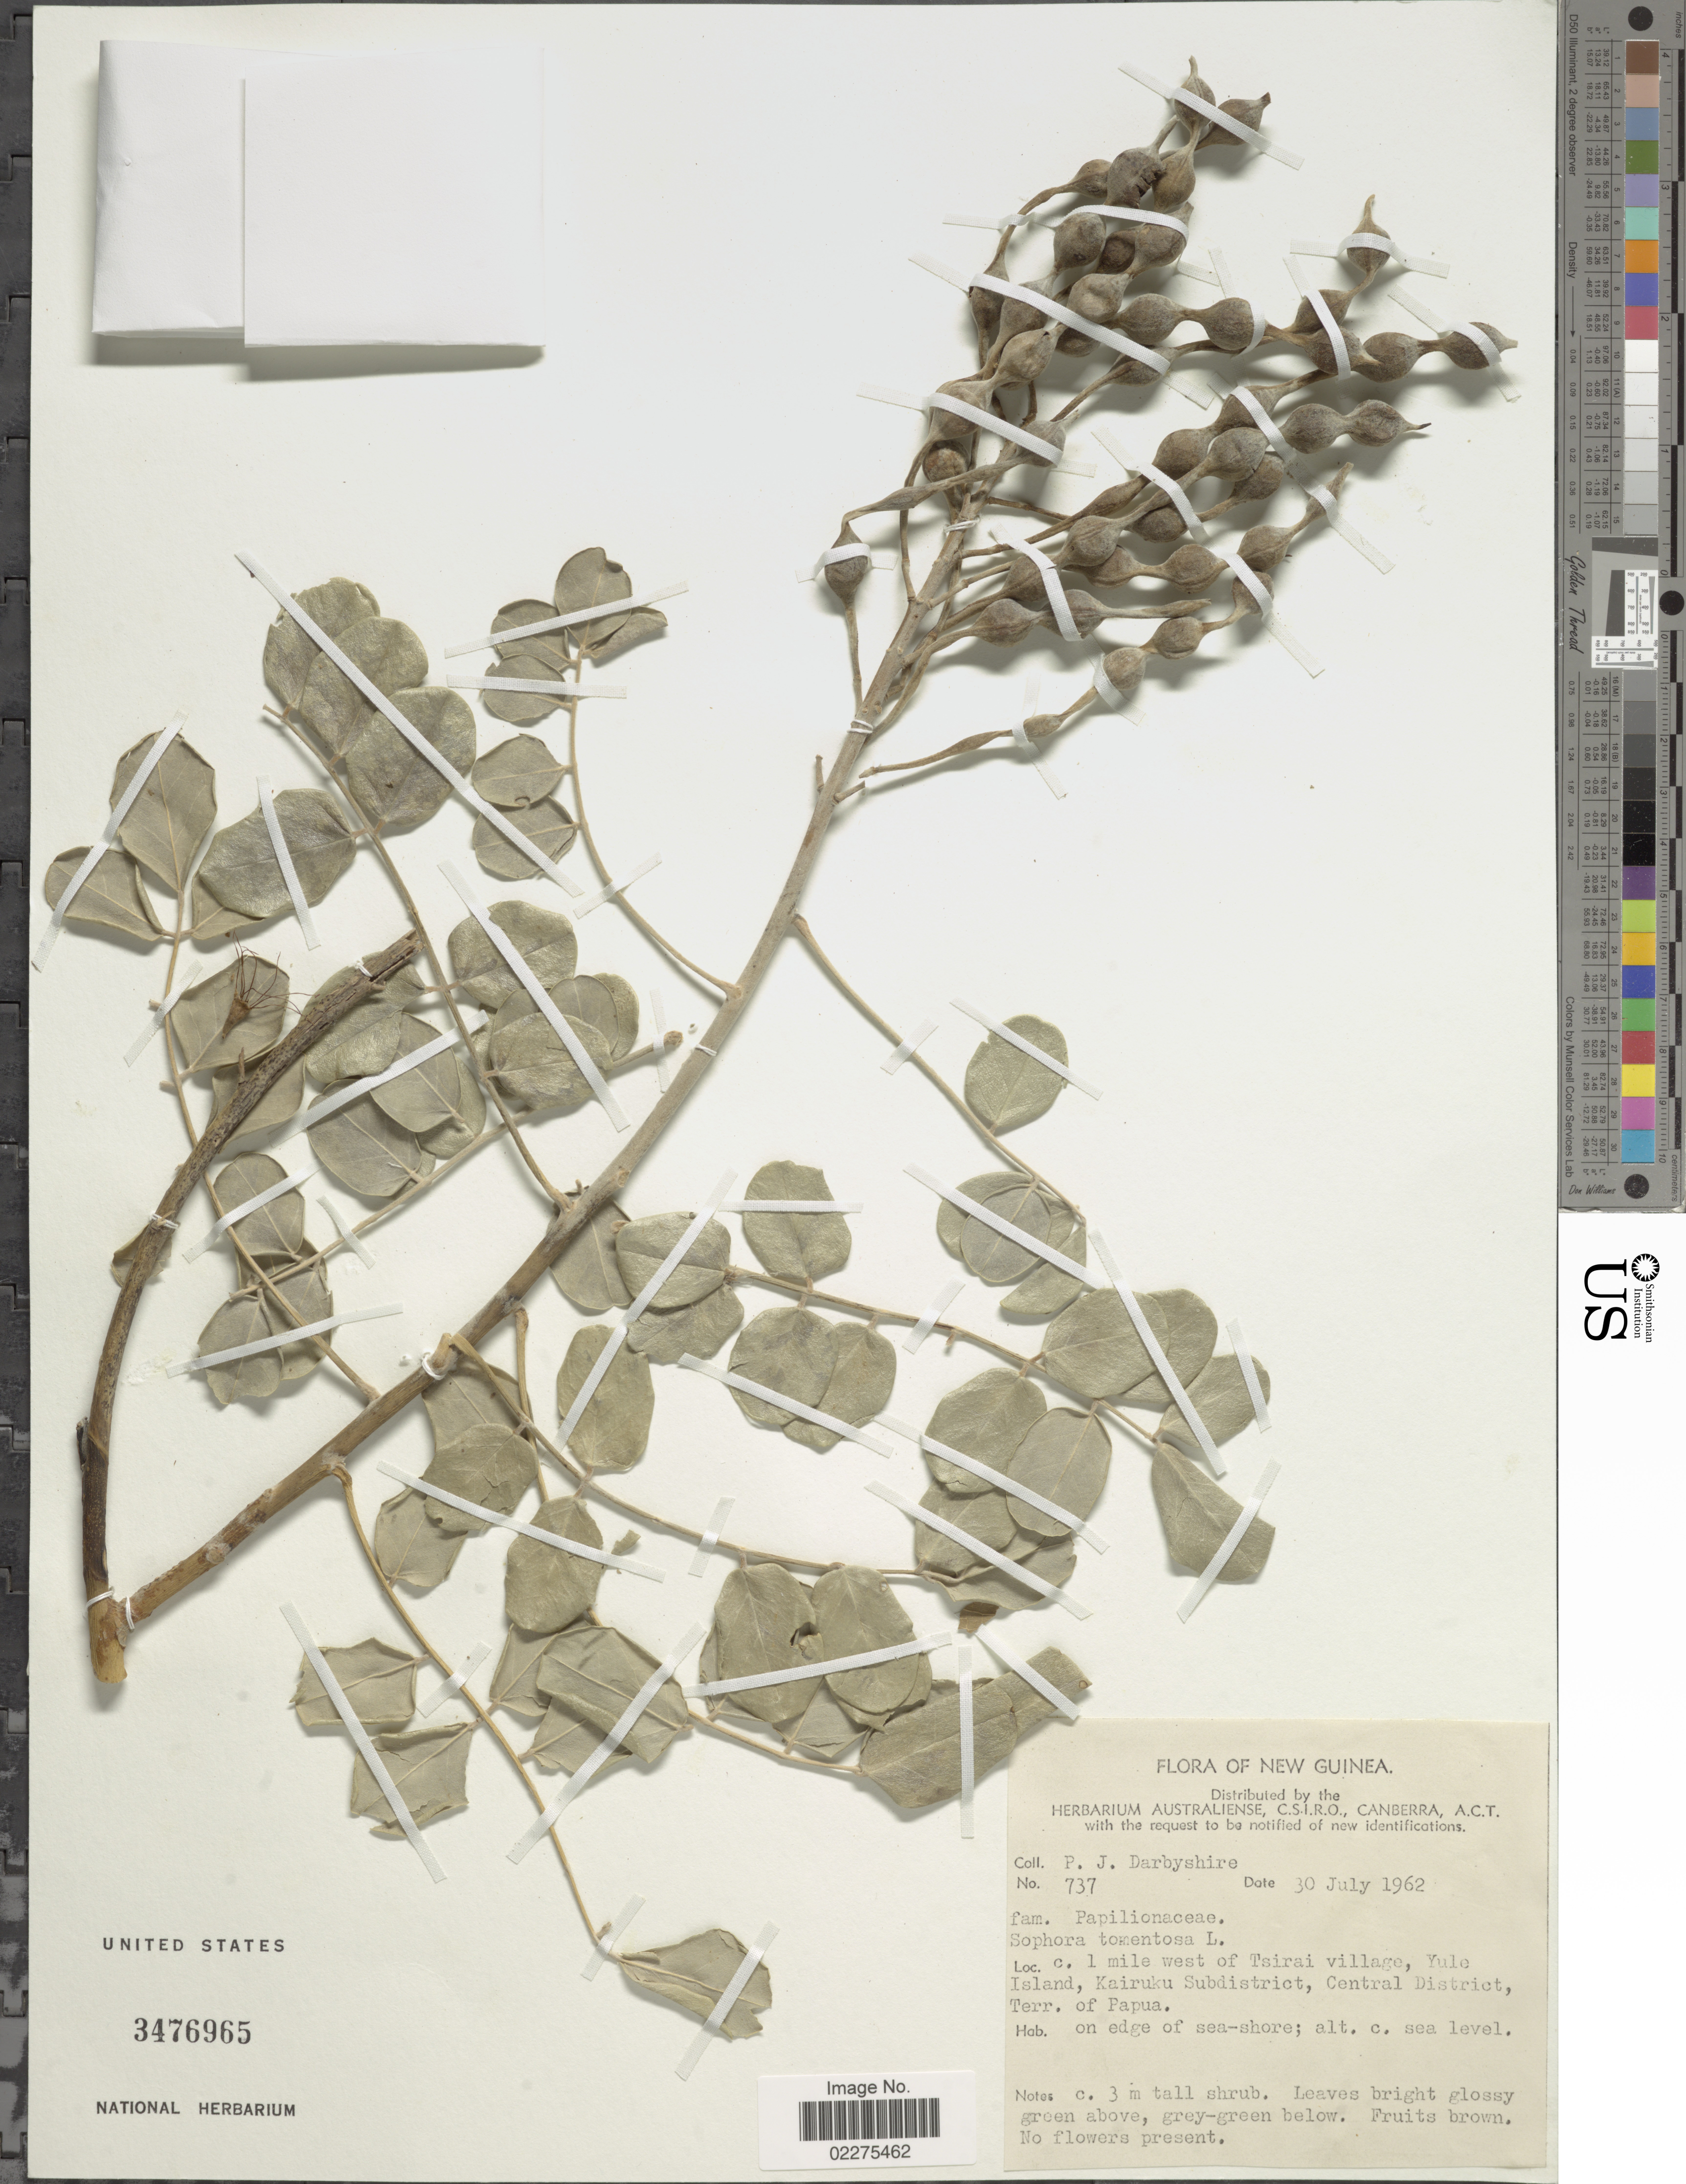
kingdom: Plantae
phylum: Tracheophyta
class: Magnoliopsida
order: Fabales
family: Fabaceae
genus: Sophora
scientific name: Sophora tomentosa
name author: L.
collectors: P. Darbyshire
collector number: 737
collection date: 1962-07-30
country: Papua New Guinea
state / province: Central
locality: New Guinea. c. 1 mile west of Tsirai village, Yule Island, Kairuku Subdistrict, Terr. of Papua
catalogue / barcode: US 3476965